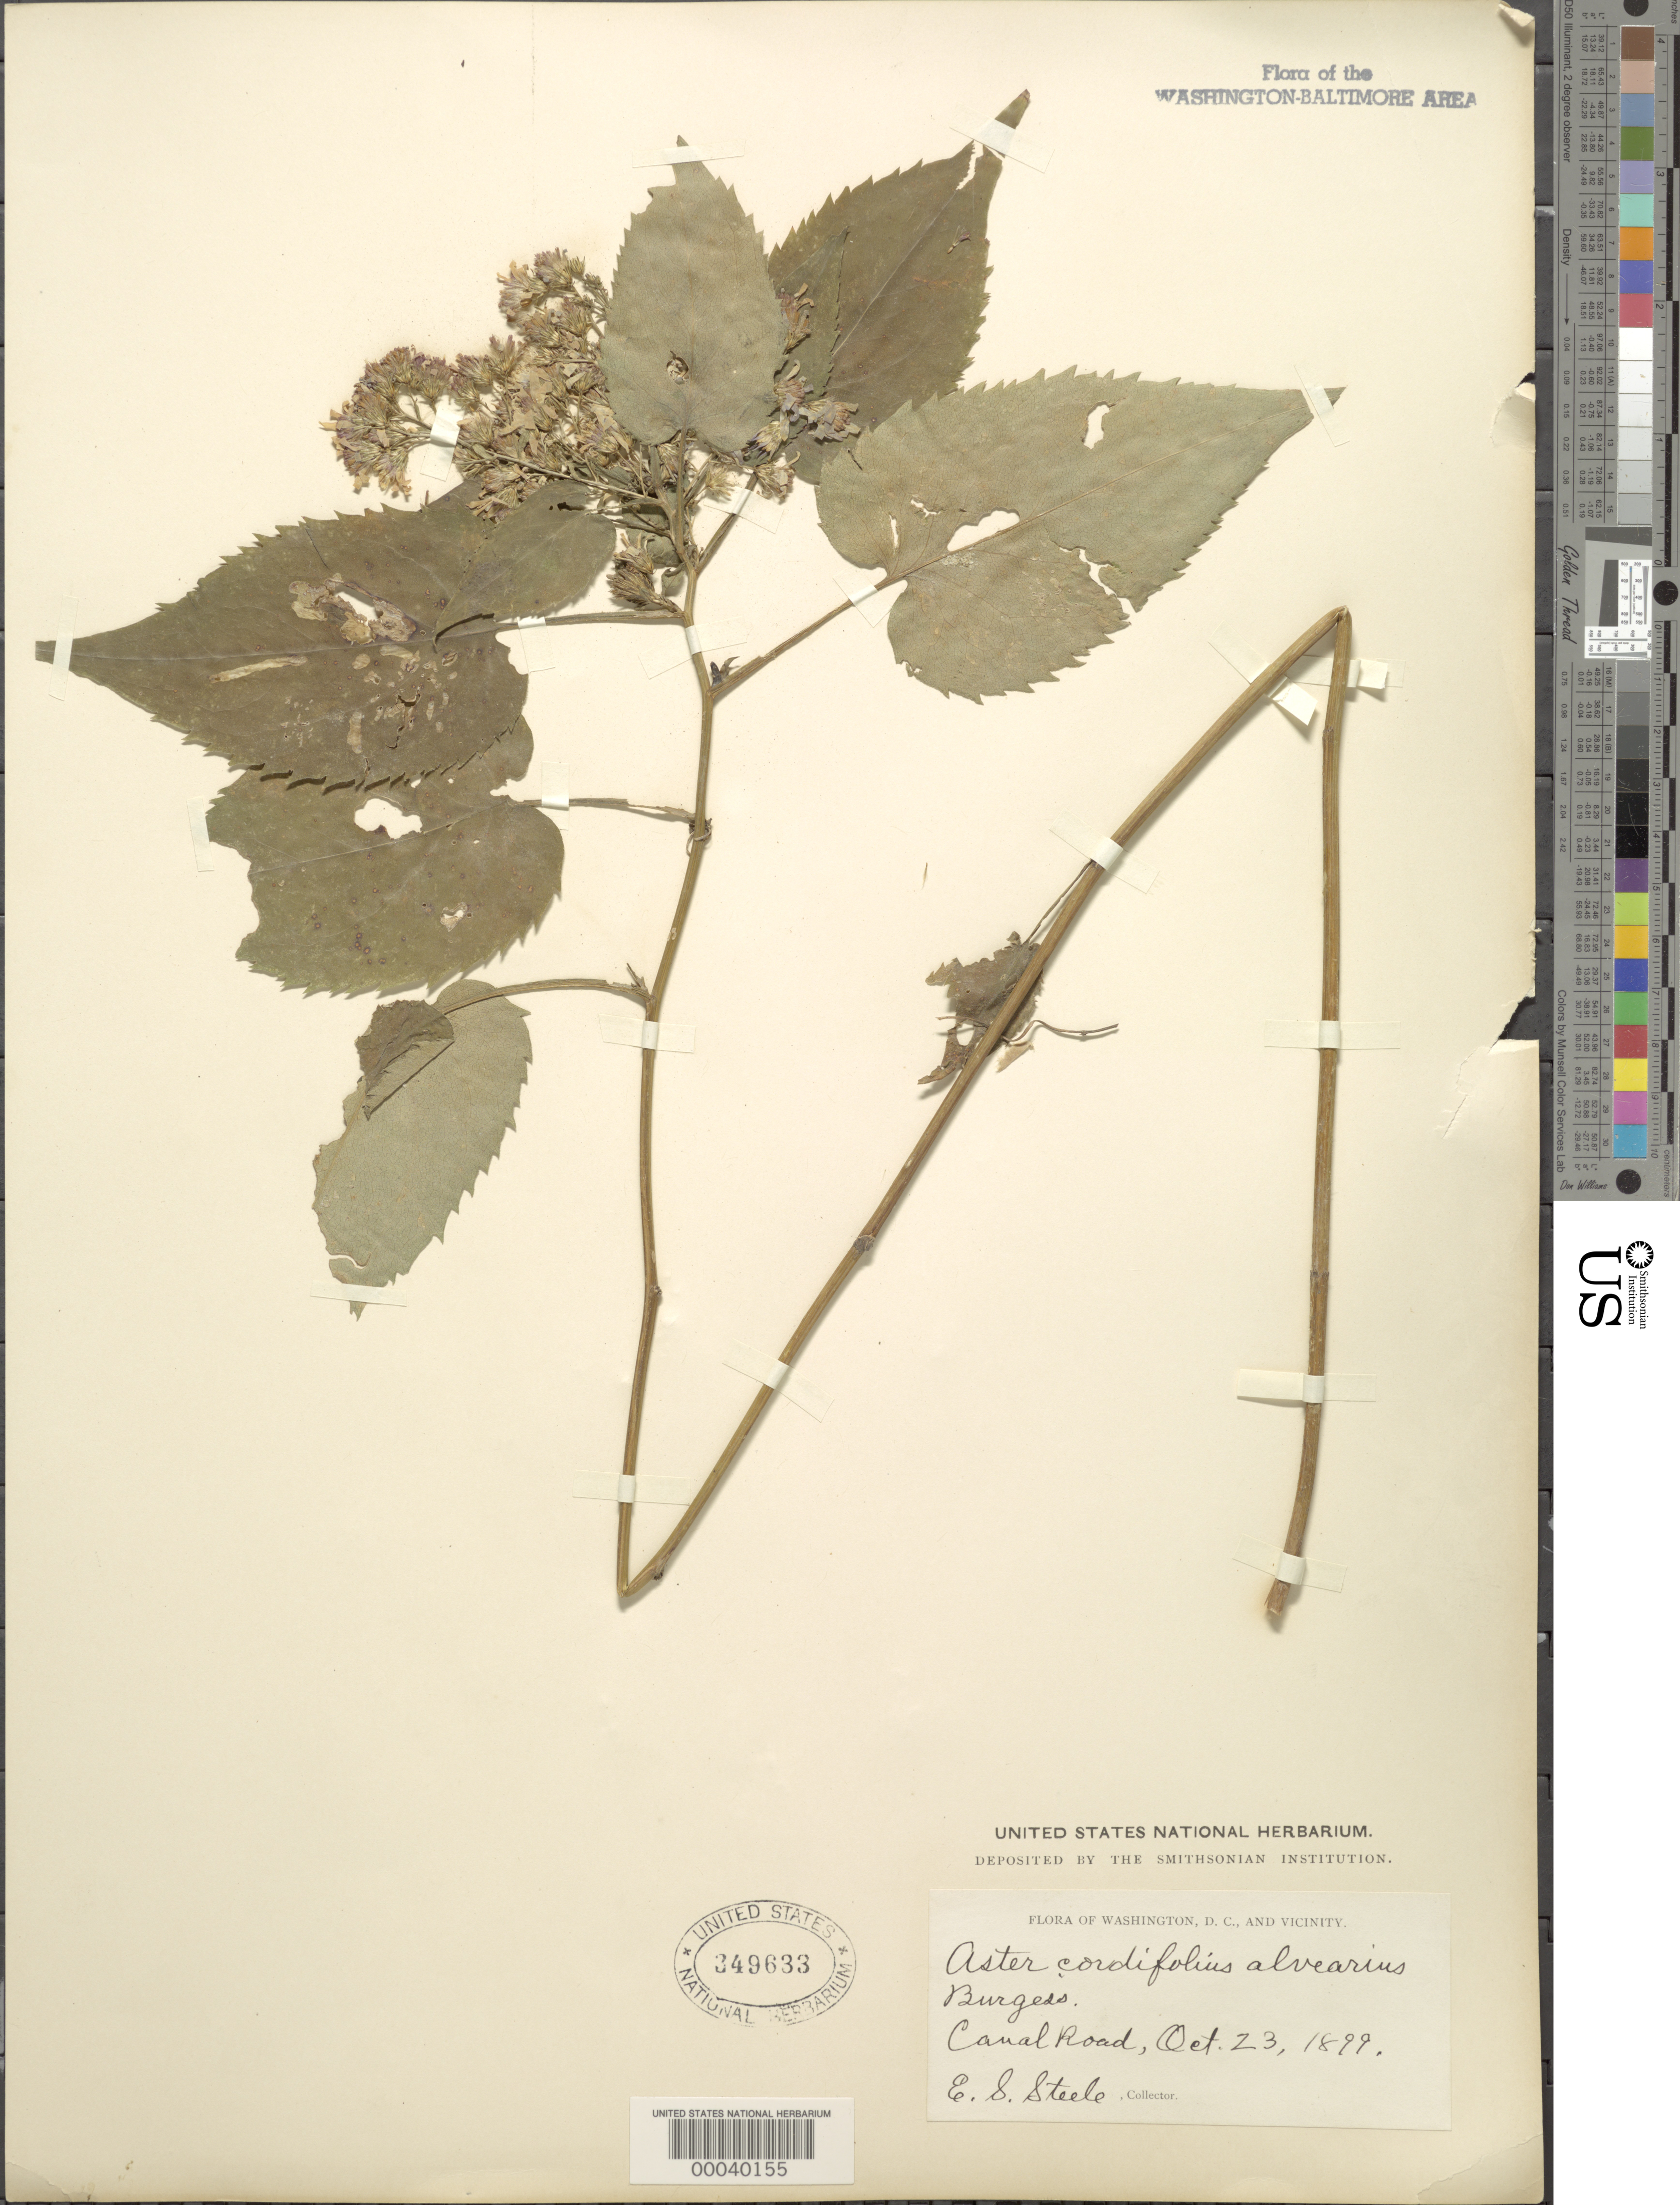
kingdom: Plantae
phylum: Tracheophyta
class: Magnoliopsida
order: Asterales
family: Asteraceae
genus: Symphyotrichum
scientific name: Symphyotrichum cordifolium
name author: (L.) G.L. Nesom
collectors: E. Steele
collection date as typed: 23 Oct 1899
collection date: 1899-10-23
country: United States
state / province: District of Columbia / Maryland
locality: Canal Road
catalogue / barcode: US 349633